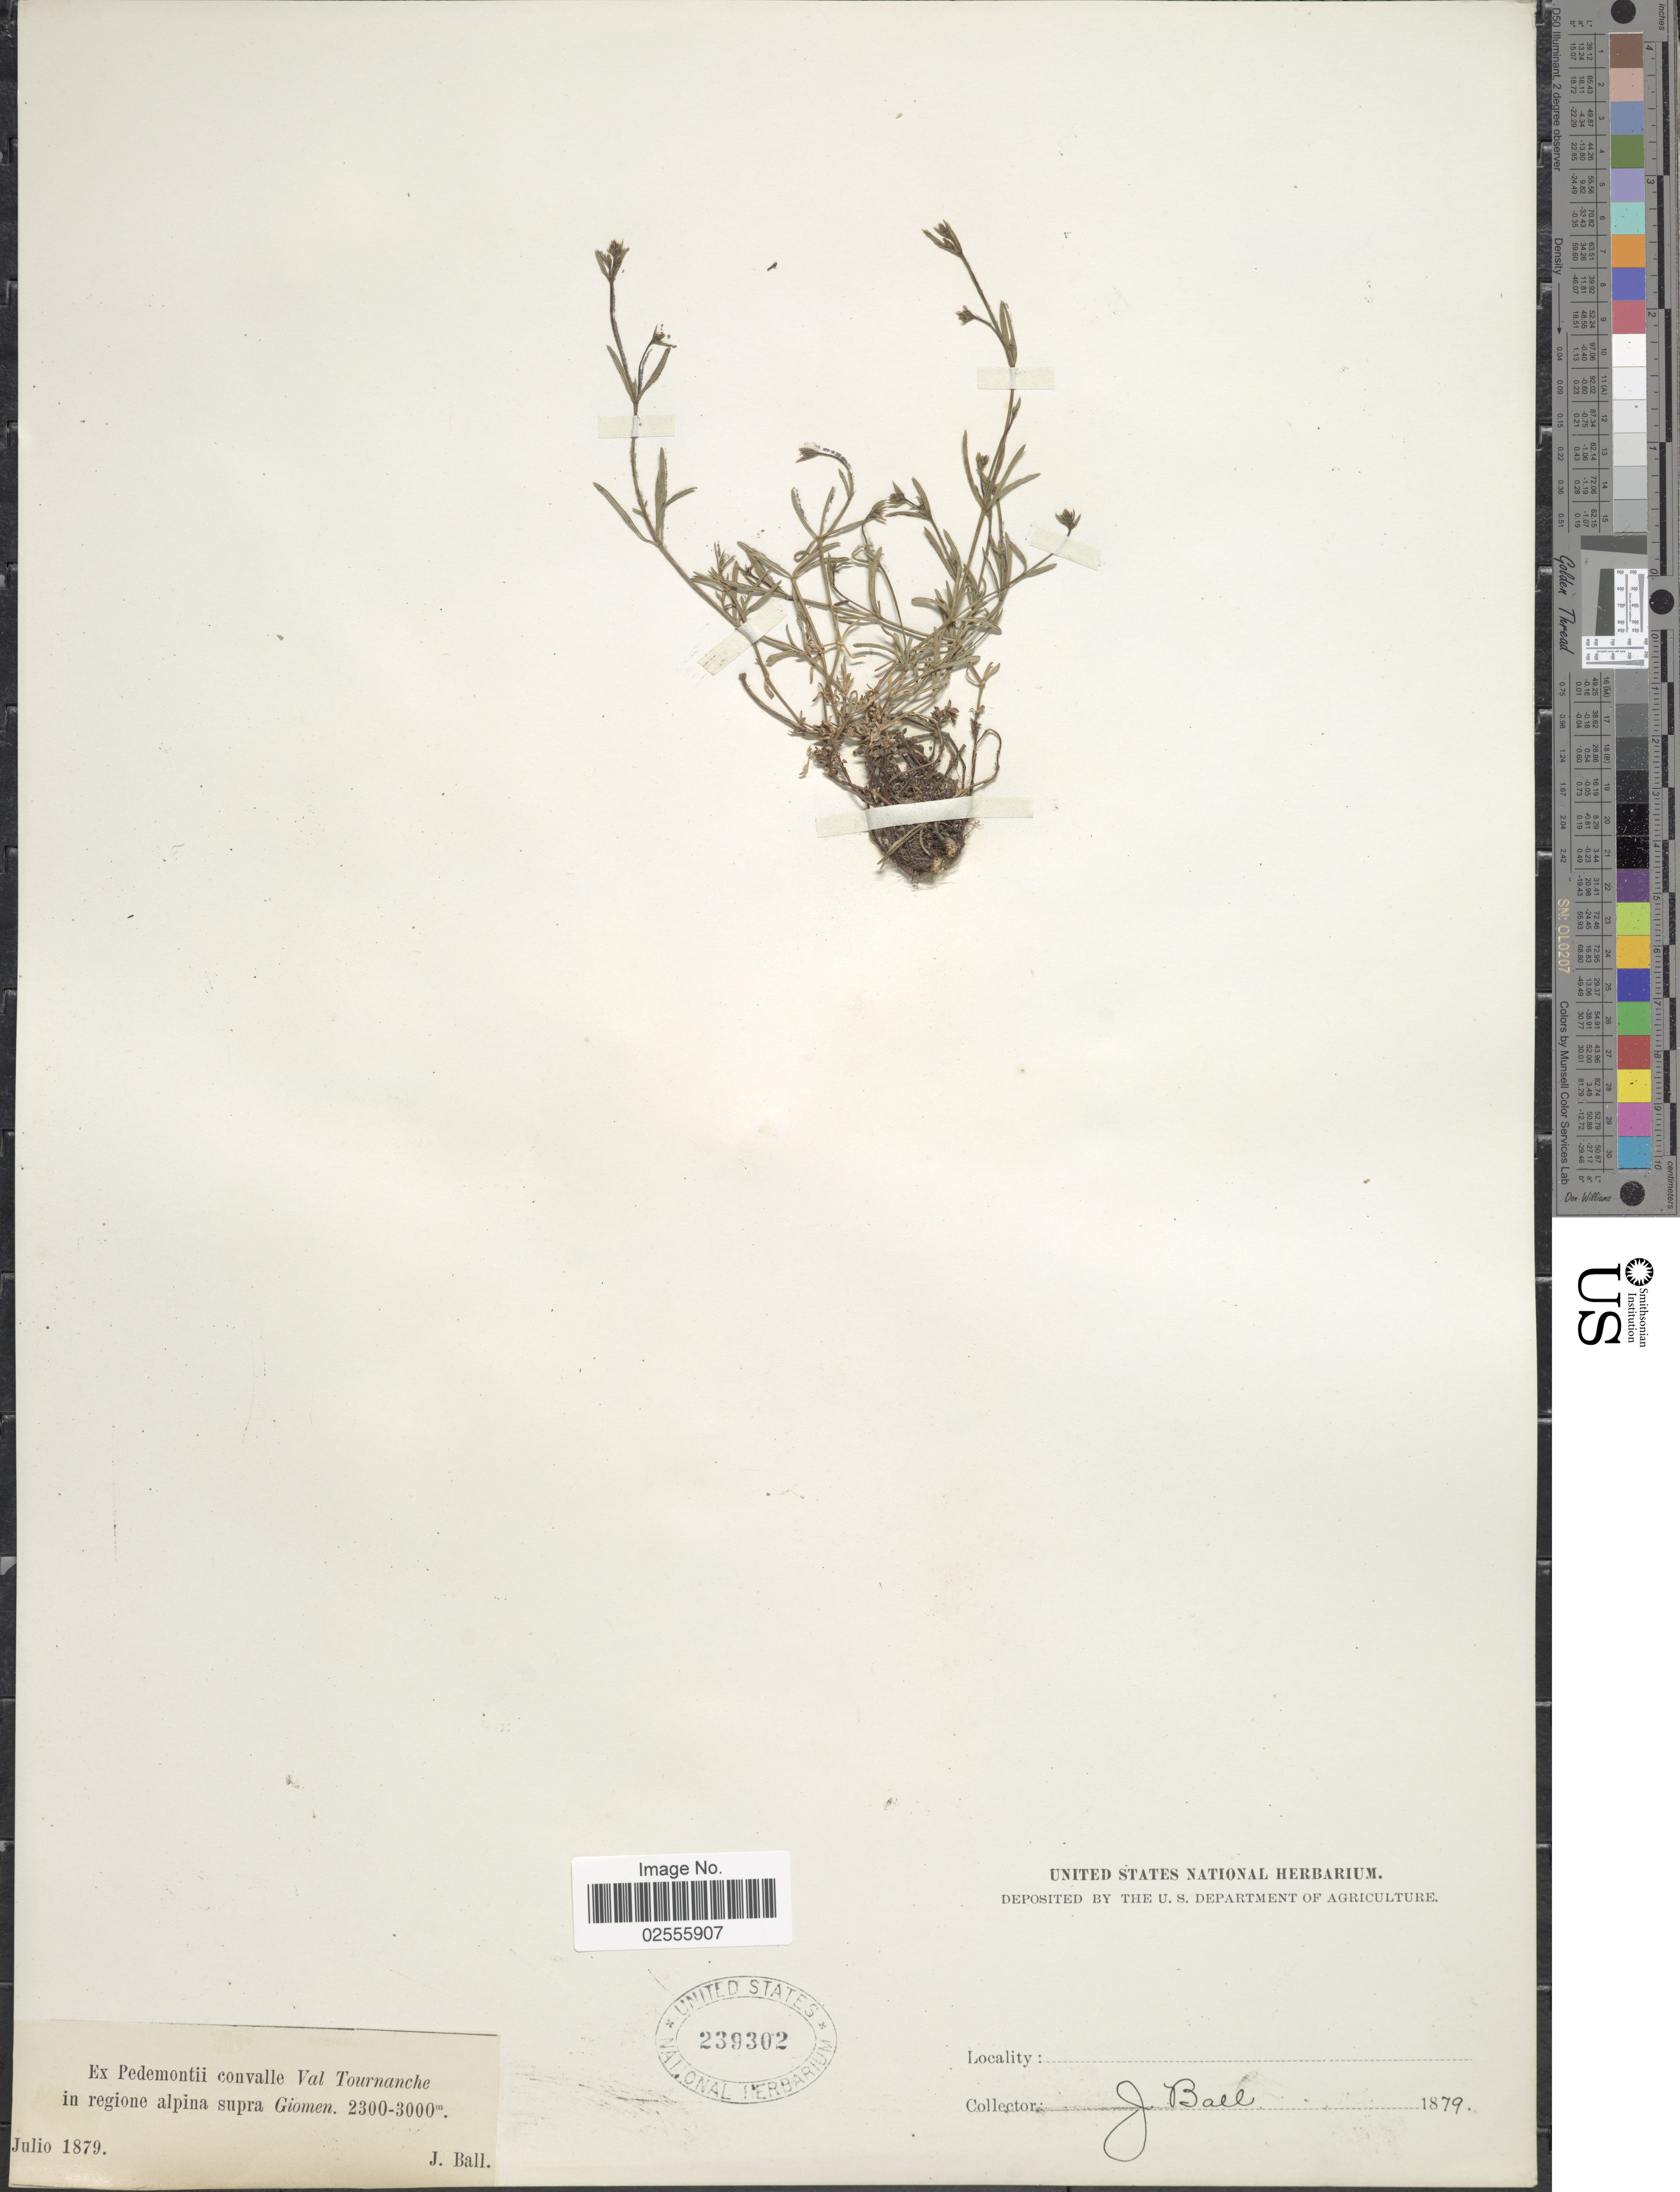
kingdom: Plantae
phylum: Tracheophyta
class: Magnoliopsida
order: Gentianales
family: Rubiaceae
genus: Asperula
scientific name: Asperula sp.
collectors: J. Ball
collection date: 1879-07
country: Italy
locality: Ex Pedemontii convalle Val Tournanche i regione alpina supra Giomen.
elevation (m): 2300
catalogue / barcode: US 239302